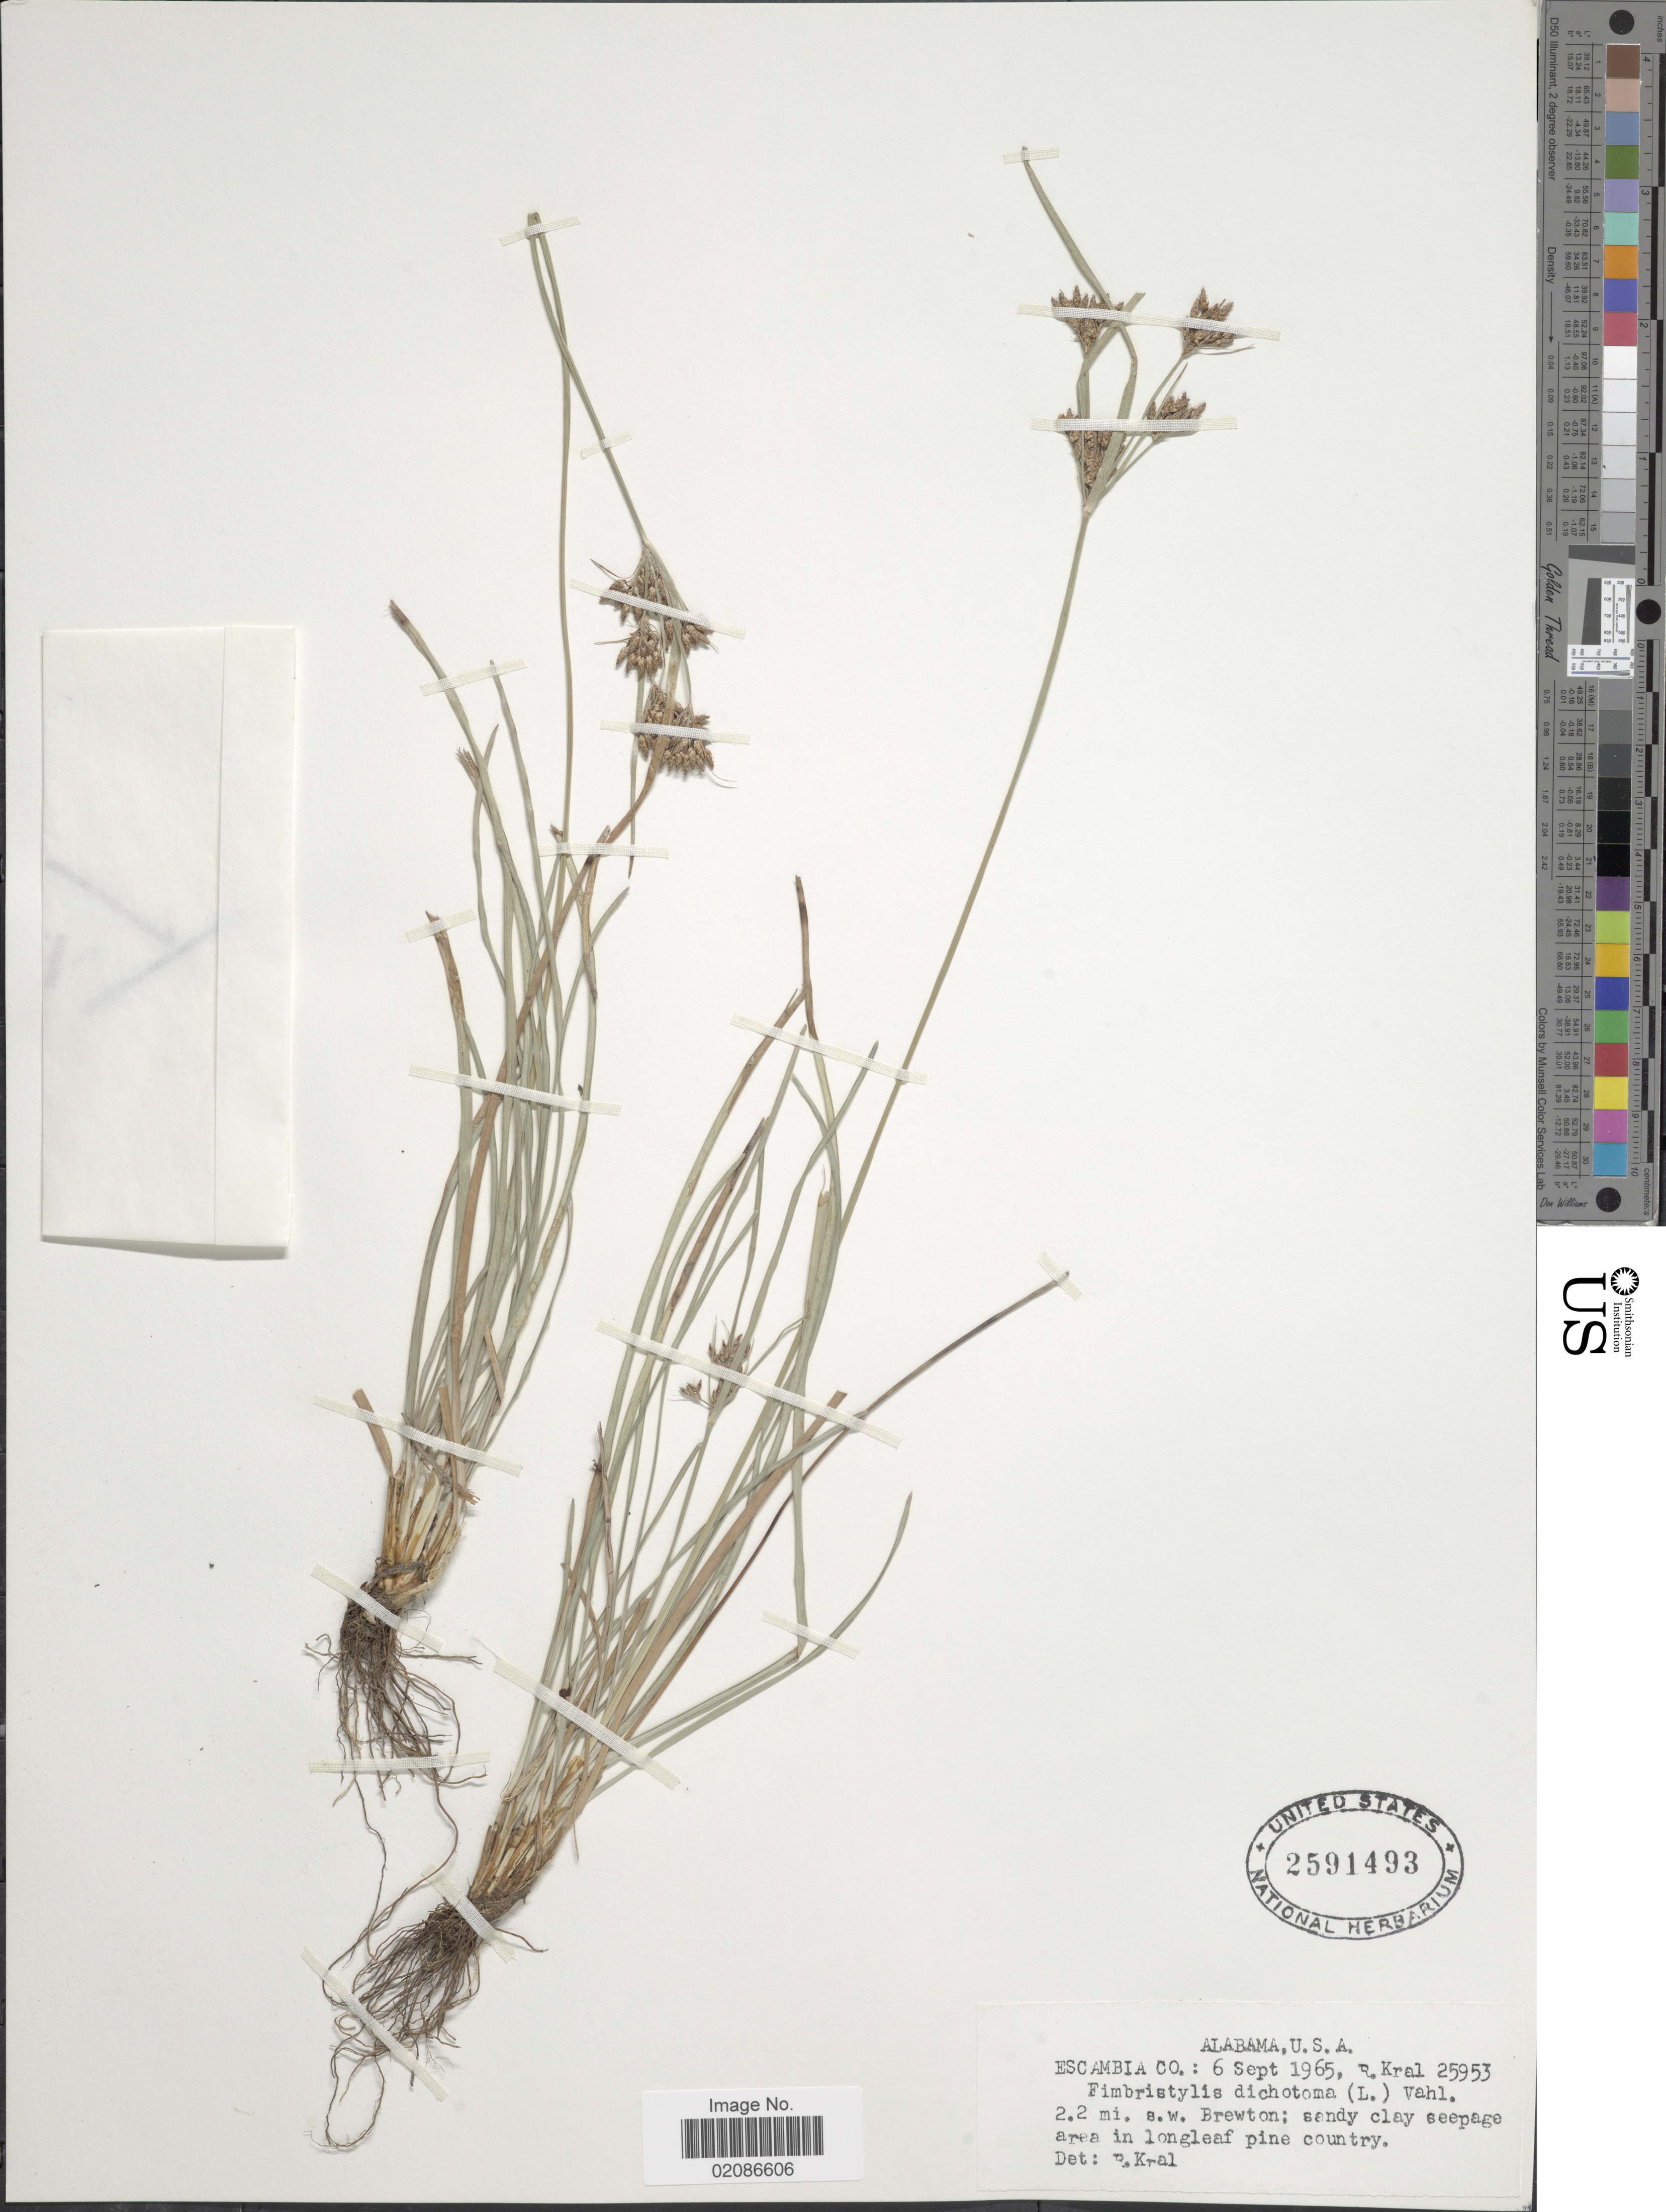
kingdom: Plantae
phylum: Tracheophyta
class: Liliopsida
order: Poales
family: Cyperaceae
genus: Fimbristylis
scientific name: Fimbristylis dichotoma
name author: (L.) Vahl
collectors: R. Kral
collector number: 25953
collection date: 1965-09-06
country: United States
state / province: Alabama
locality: U.S.A. Escambia Co.: 2.2 mi. s.w. Brewton; sandy clay seepage area in longleaf pine country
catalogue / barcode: US 2591493